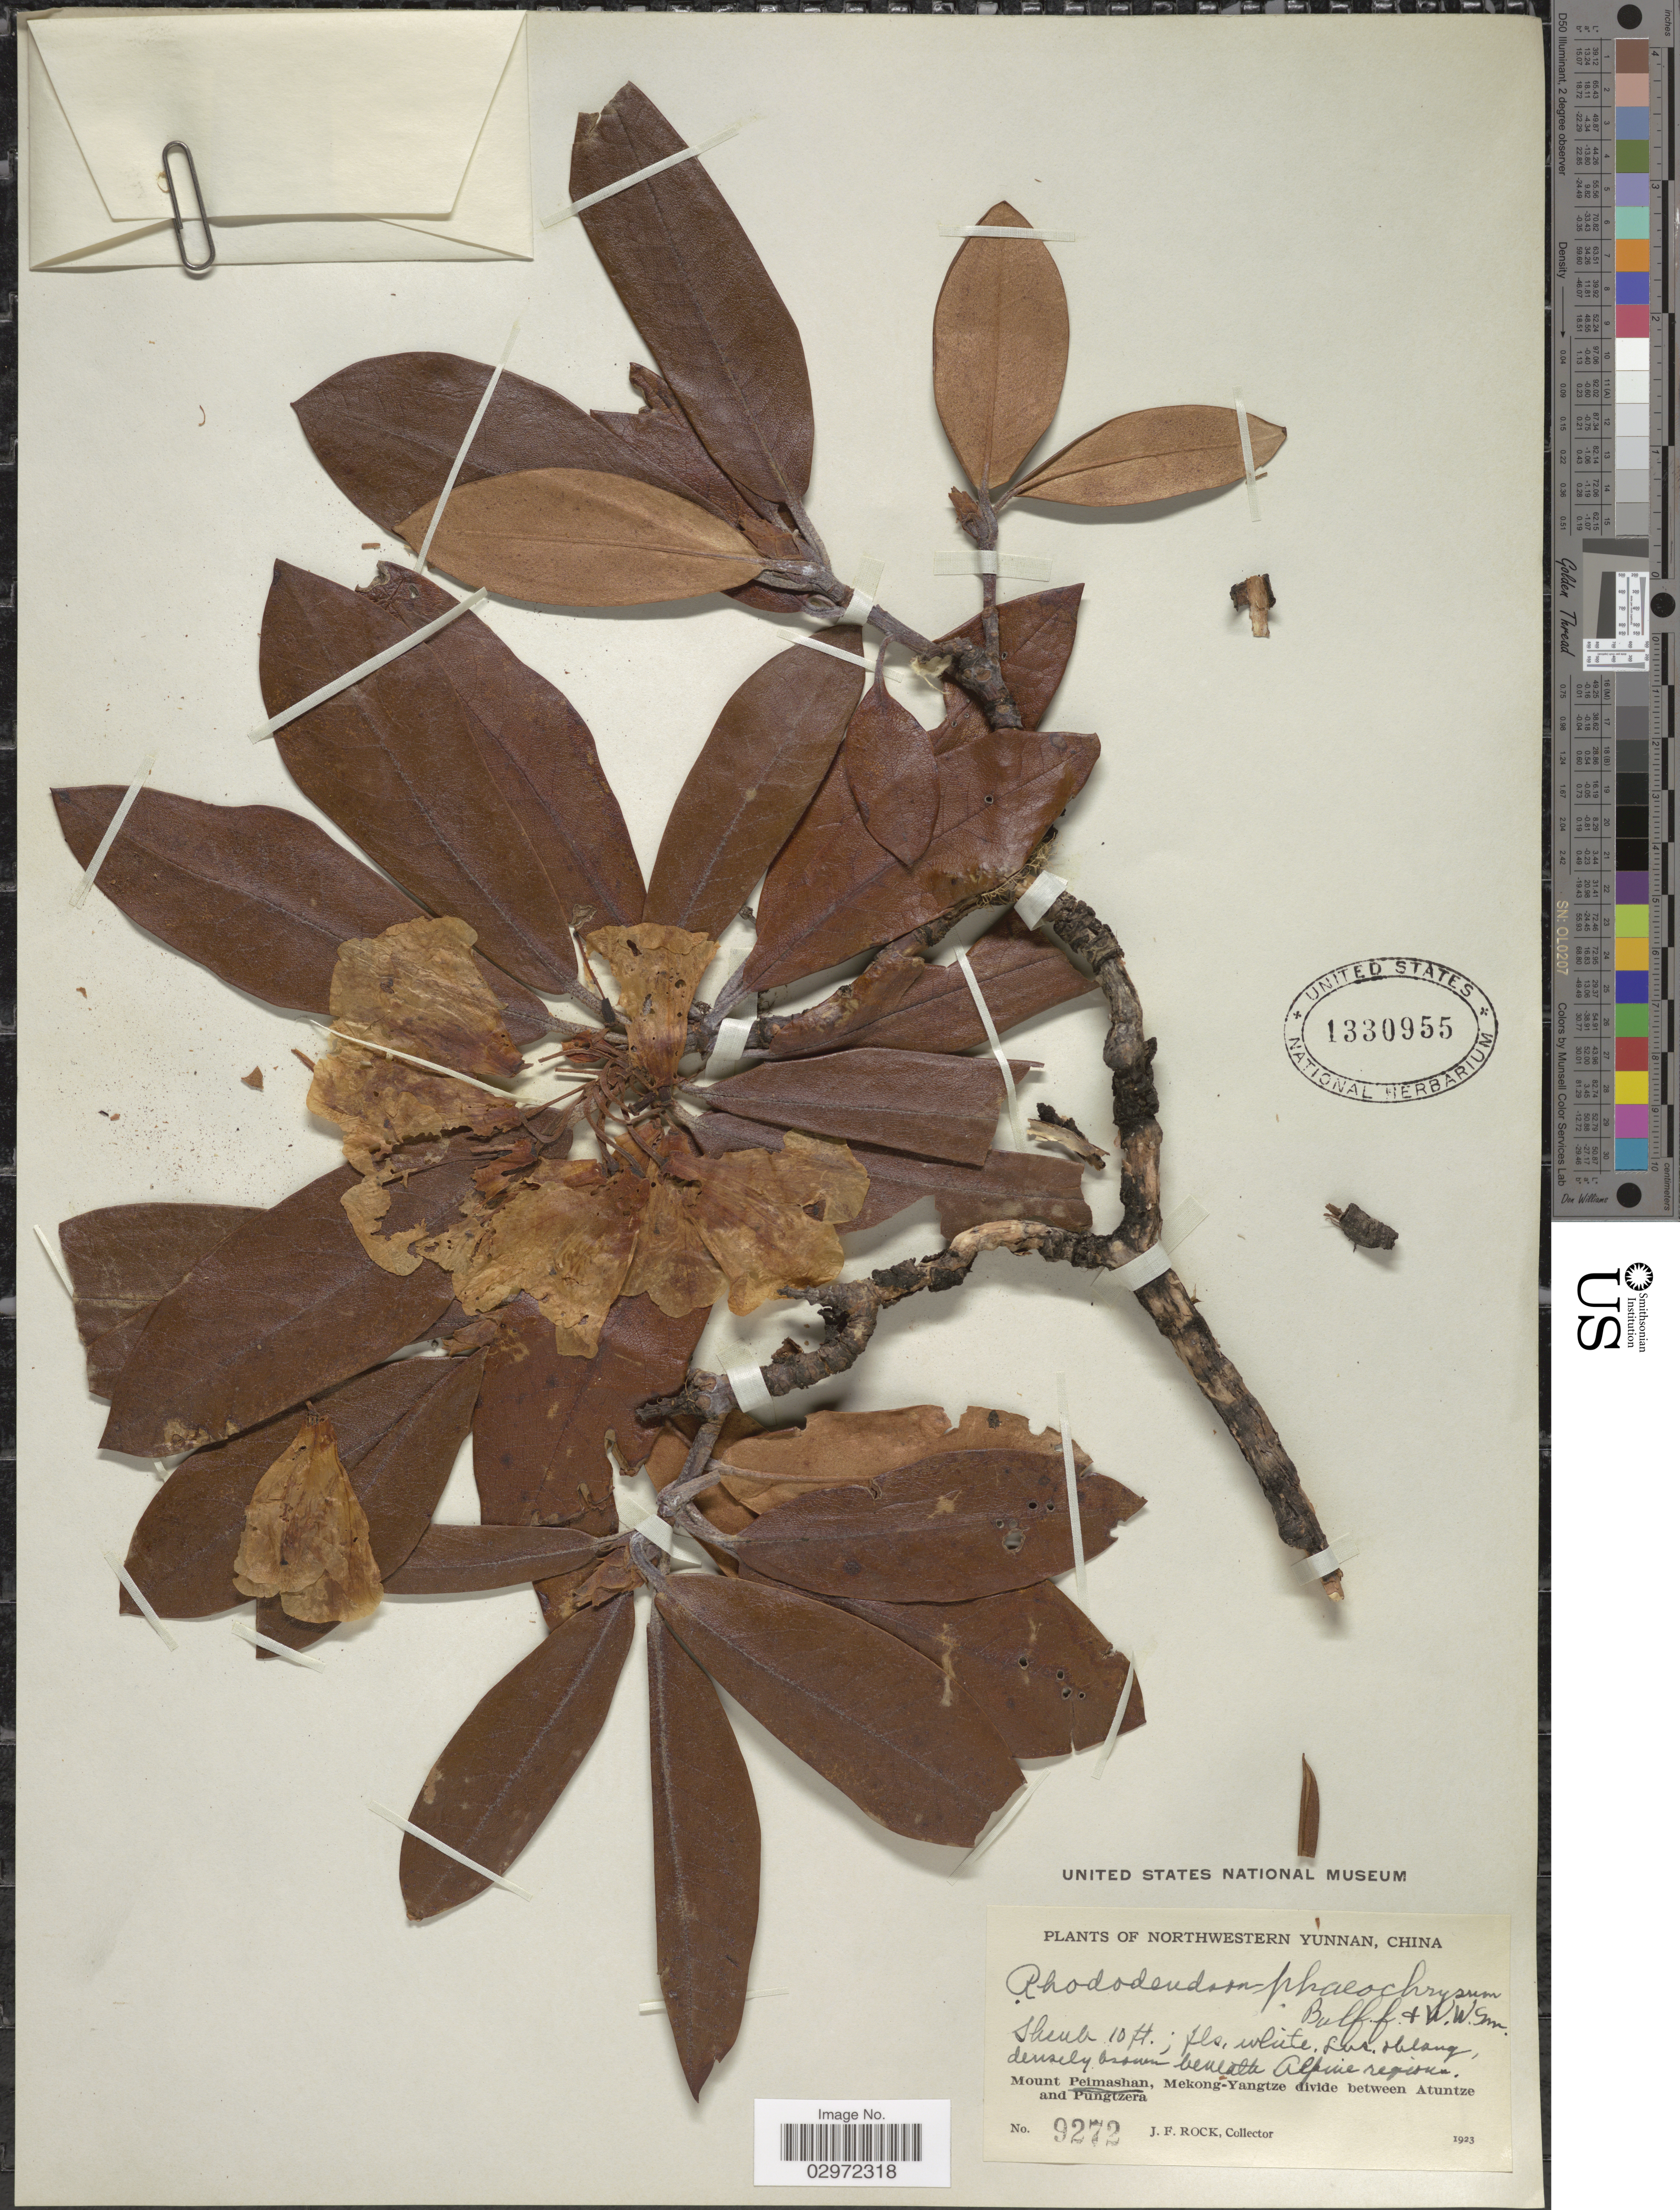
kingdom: Plantae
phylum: Tracheophyta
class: Magnoliopsida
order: Ericales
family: Ericaceae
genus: Rhododendron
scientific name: Rhododendron phaeochrysum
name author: Balf. f. & W.W. Sm.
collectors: J. Rock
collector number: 9272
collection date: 1923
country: China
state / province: Yunnan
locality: Northwestern Yunnan, Alpine regions. Mount Peimashan, Mekong-Yangtze divide between Atuntze and Pungtzera.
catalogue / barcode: US 1330955